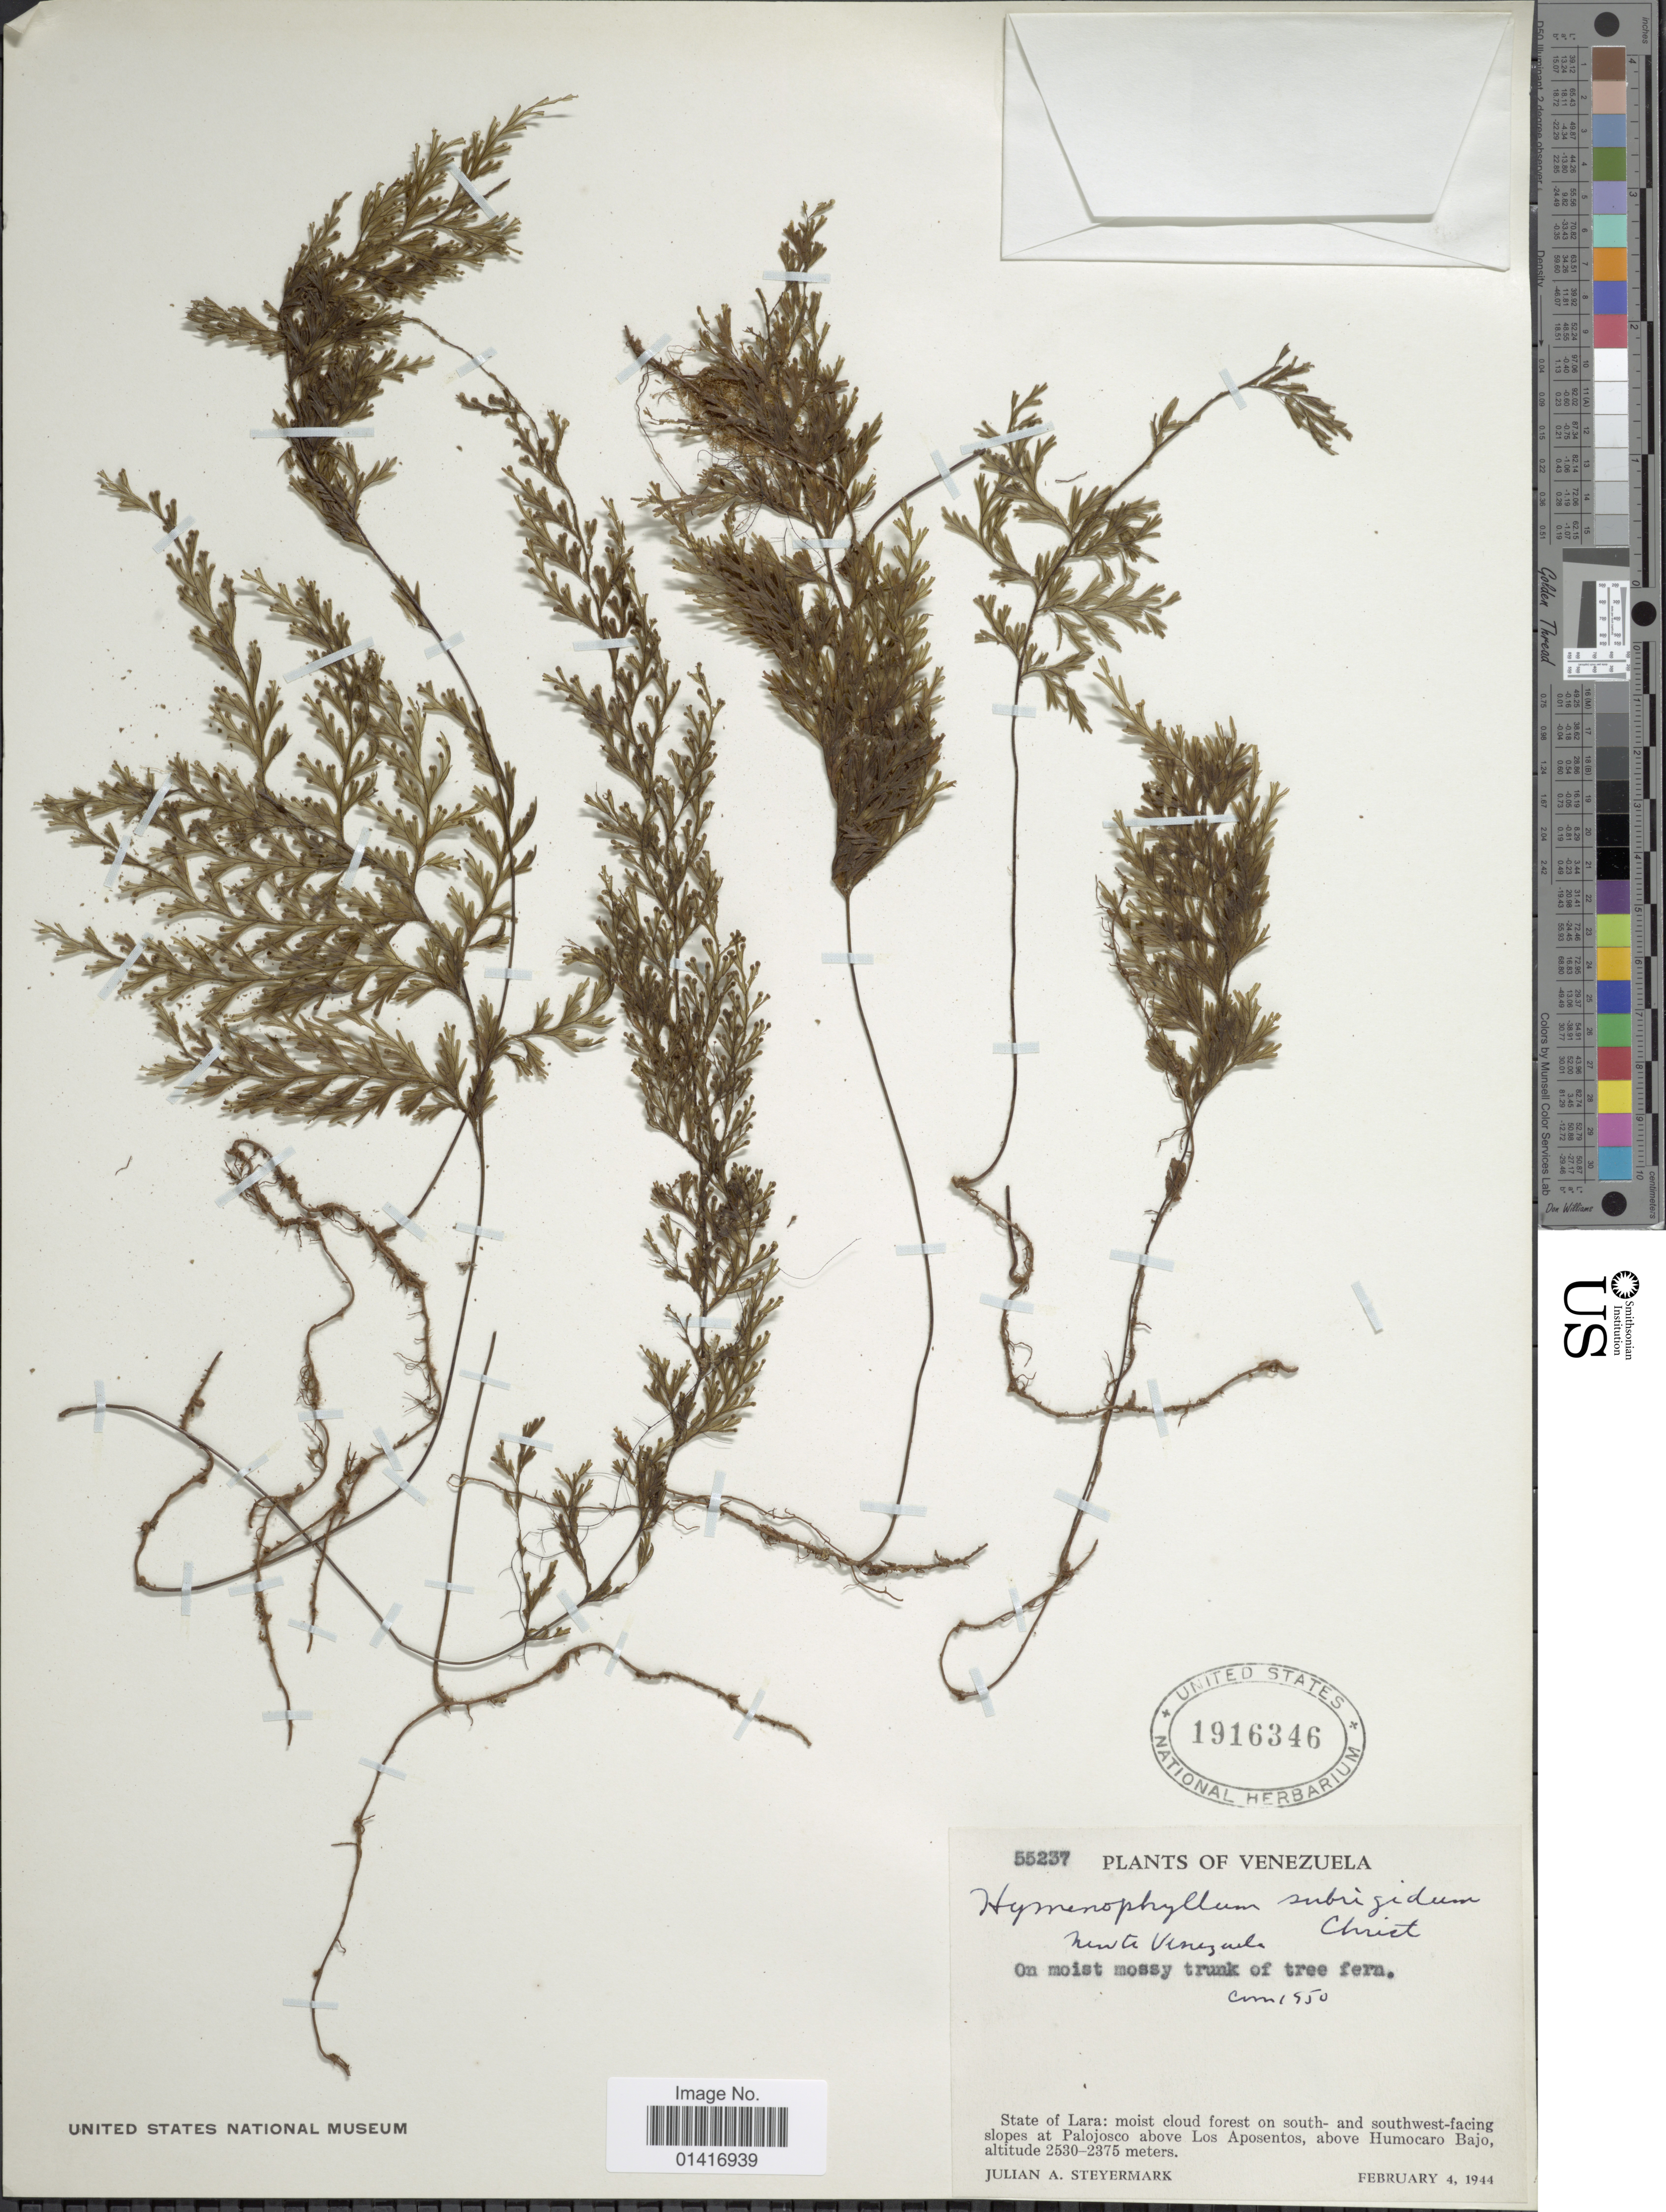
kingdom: Plantae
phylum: Tracheophyta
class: Polypodiopsida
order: Hymenophyllales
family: Hymenophyllaceae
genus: Hymenophyllum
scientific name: Hymenophyllum subrigidum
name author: Christ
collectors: J. Steyermark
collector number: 55237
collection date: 1944-02-04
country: Venezuela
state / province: Lara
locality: State of Lara: moist cloud forest on south- and southwest-facing slopes at Palojosco above Los Aposentos, above Humocaro Bajo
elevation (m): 2375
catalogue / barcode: US 1916346